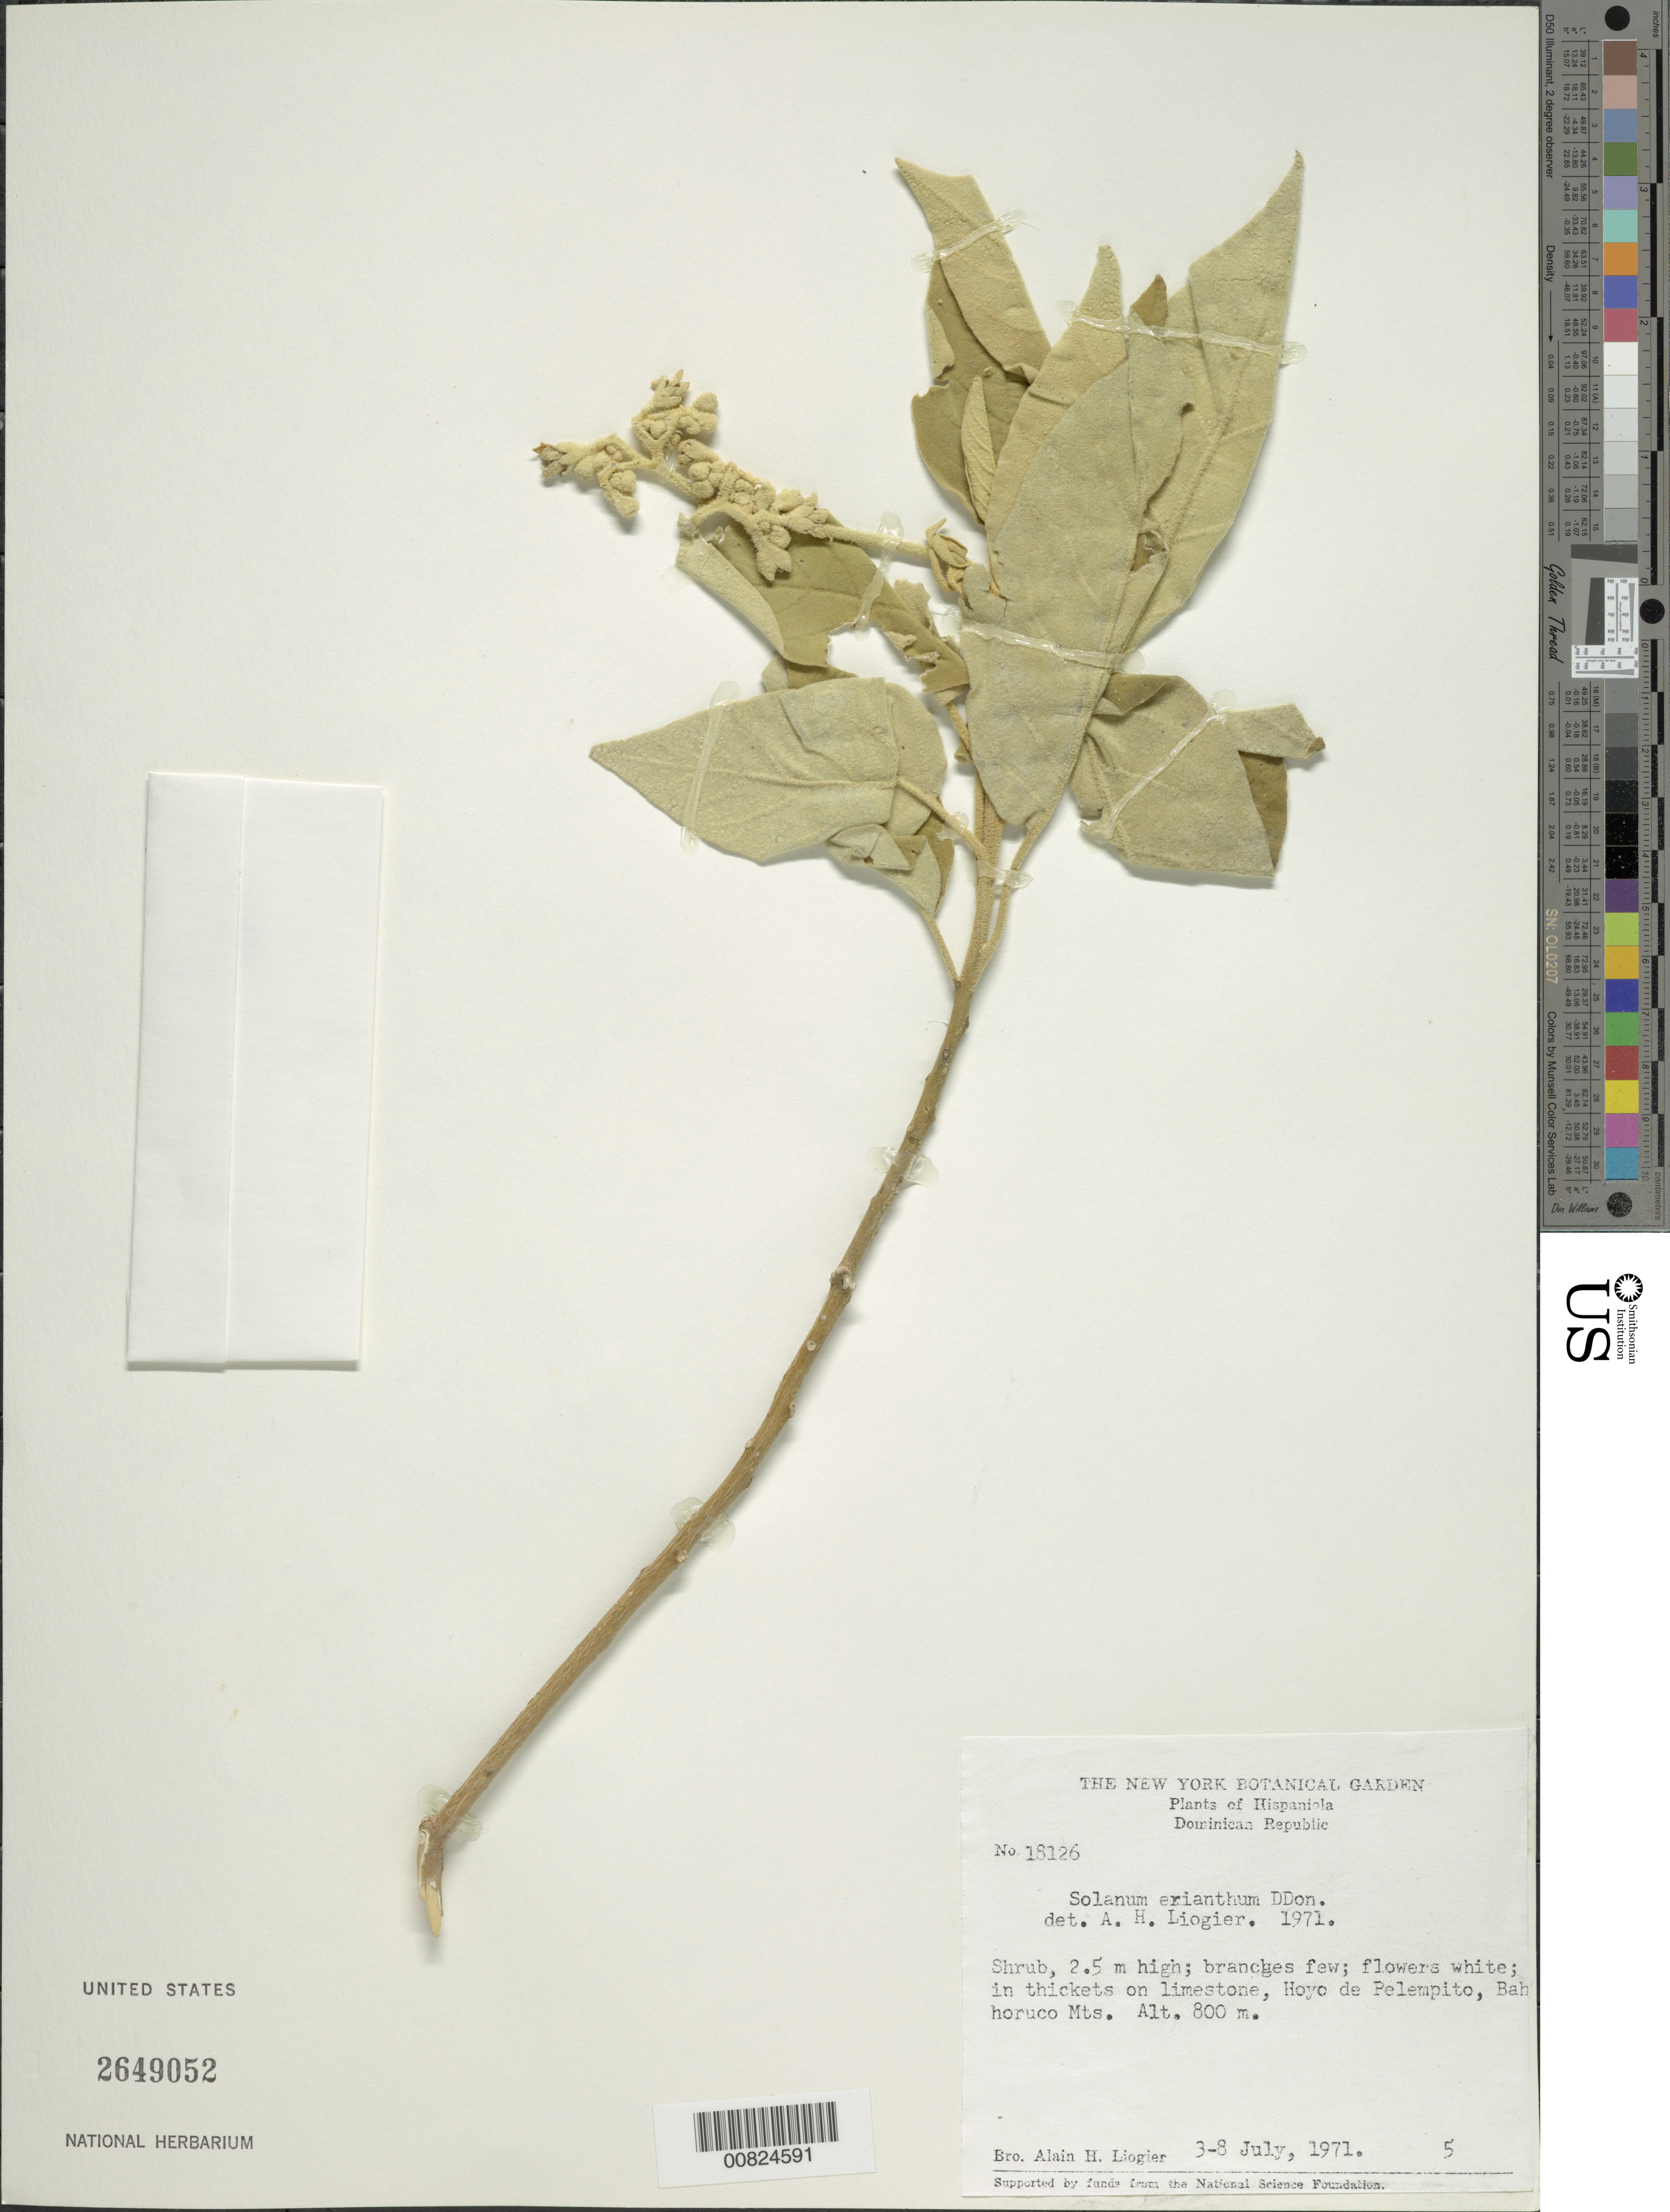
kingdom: Plantae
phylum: Tracheophyta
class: Magnoliopsida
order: Solanales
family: Solanaceae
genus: Solanum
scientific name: Solanum erianthum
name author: D. Don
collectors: A. H. Liogier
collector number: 18126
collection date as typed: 03 Jul 1971 to 08 Jul 1971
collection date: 1971-07-03/1971-07-08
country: Dominican Republic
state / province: Baoruco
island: Hispaniola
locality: Hoyo de Pelempito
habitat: In thickets on limestone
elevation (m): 800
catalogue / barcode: US 2649052